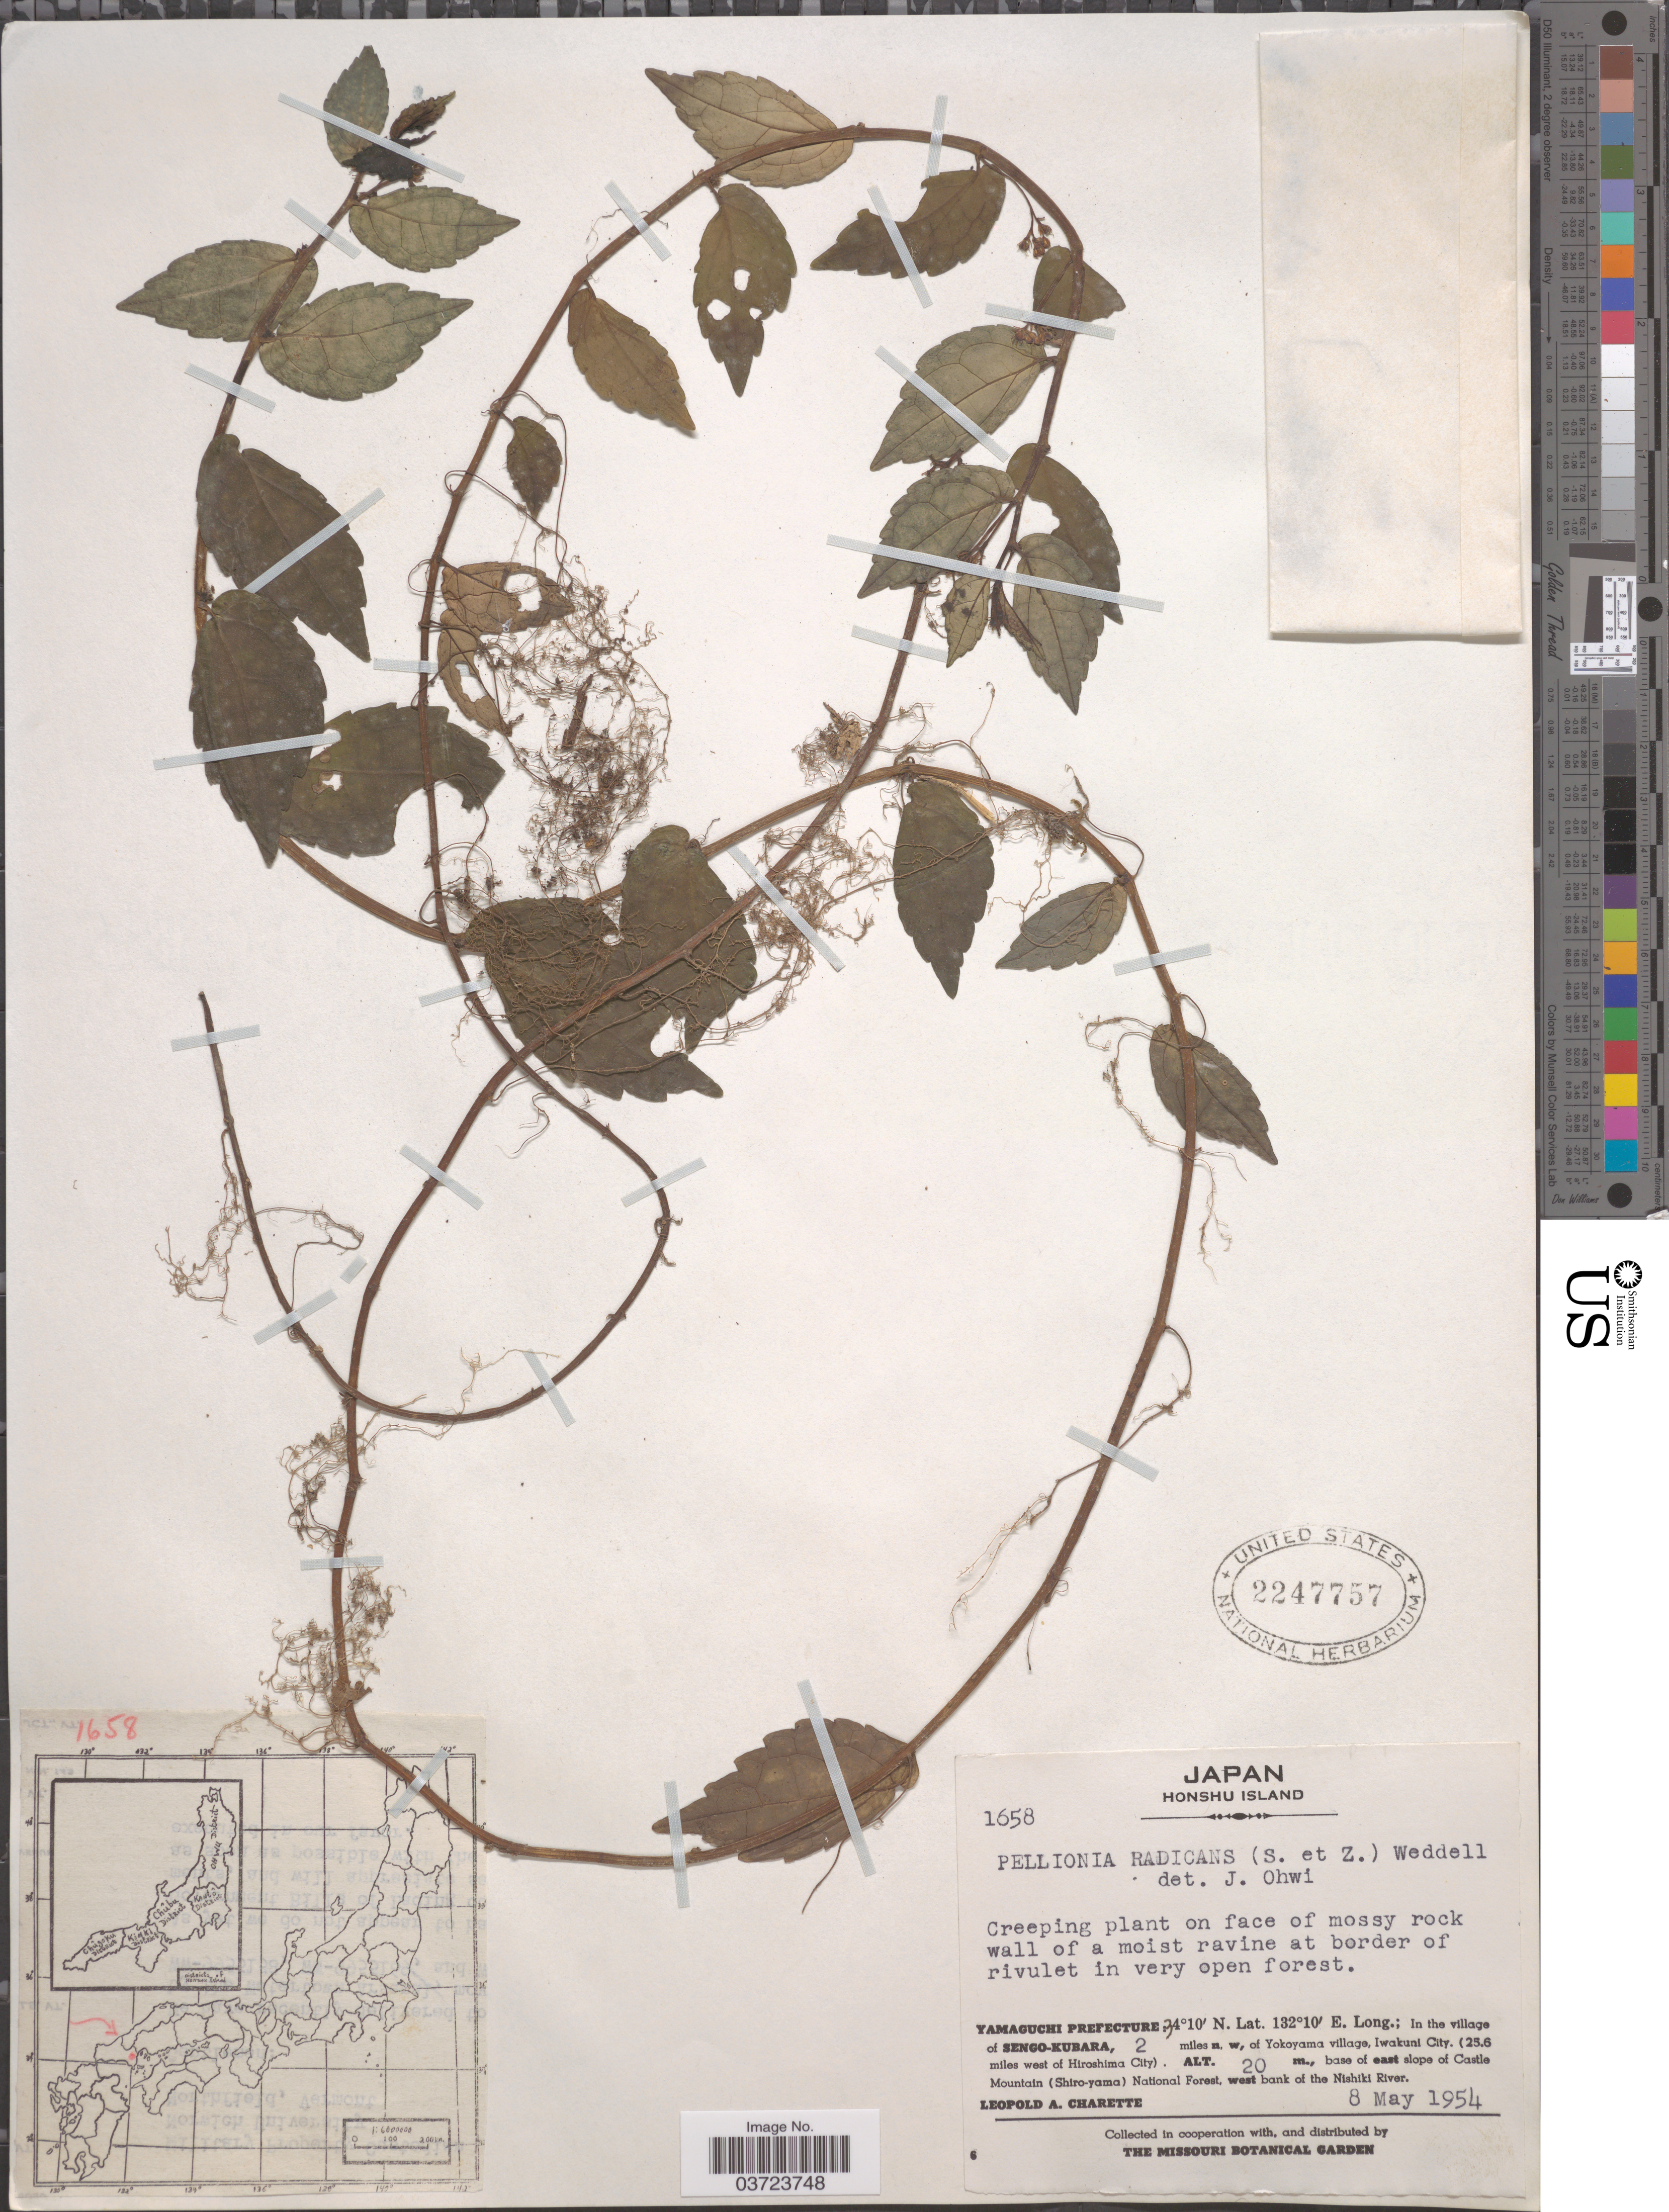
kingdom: Plantae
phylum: Tracheophyta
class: Magnoliopsida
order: Rosales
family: Urticaceae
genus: Pellionia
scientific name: Pellionia radicans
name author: (Siebold & Zucc.) Wedd.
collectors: L. A. Charette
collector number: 1658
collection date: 1954-05-08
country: Japan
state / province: Yamaguti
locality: Honshu Island. Yamaguchi Prefecture: In the village of Sengo-Kubara, 2 miles n, w, of Yokoyama village, Iwakuni City. (25.6 miles west of Hiroshima City). Base of east slope of Castle Mountain (Shiro-yama) National Forest, west bank of the Nishiki River.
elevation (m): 20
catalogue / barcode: US 2247757